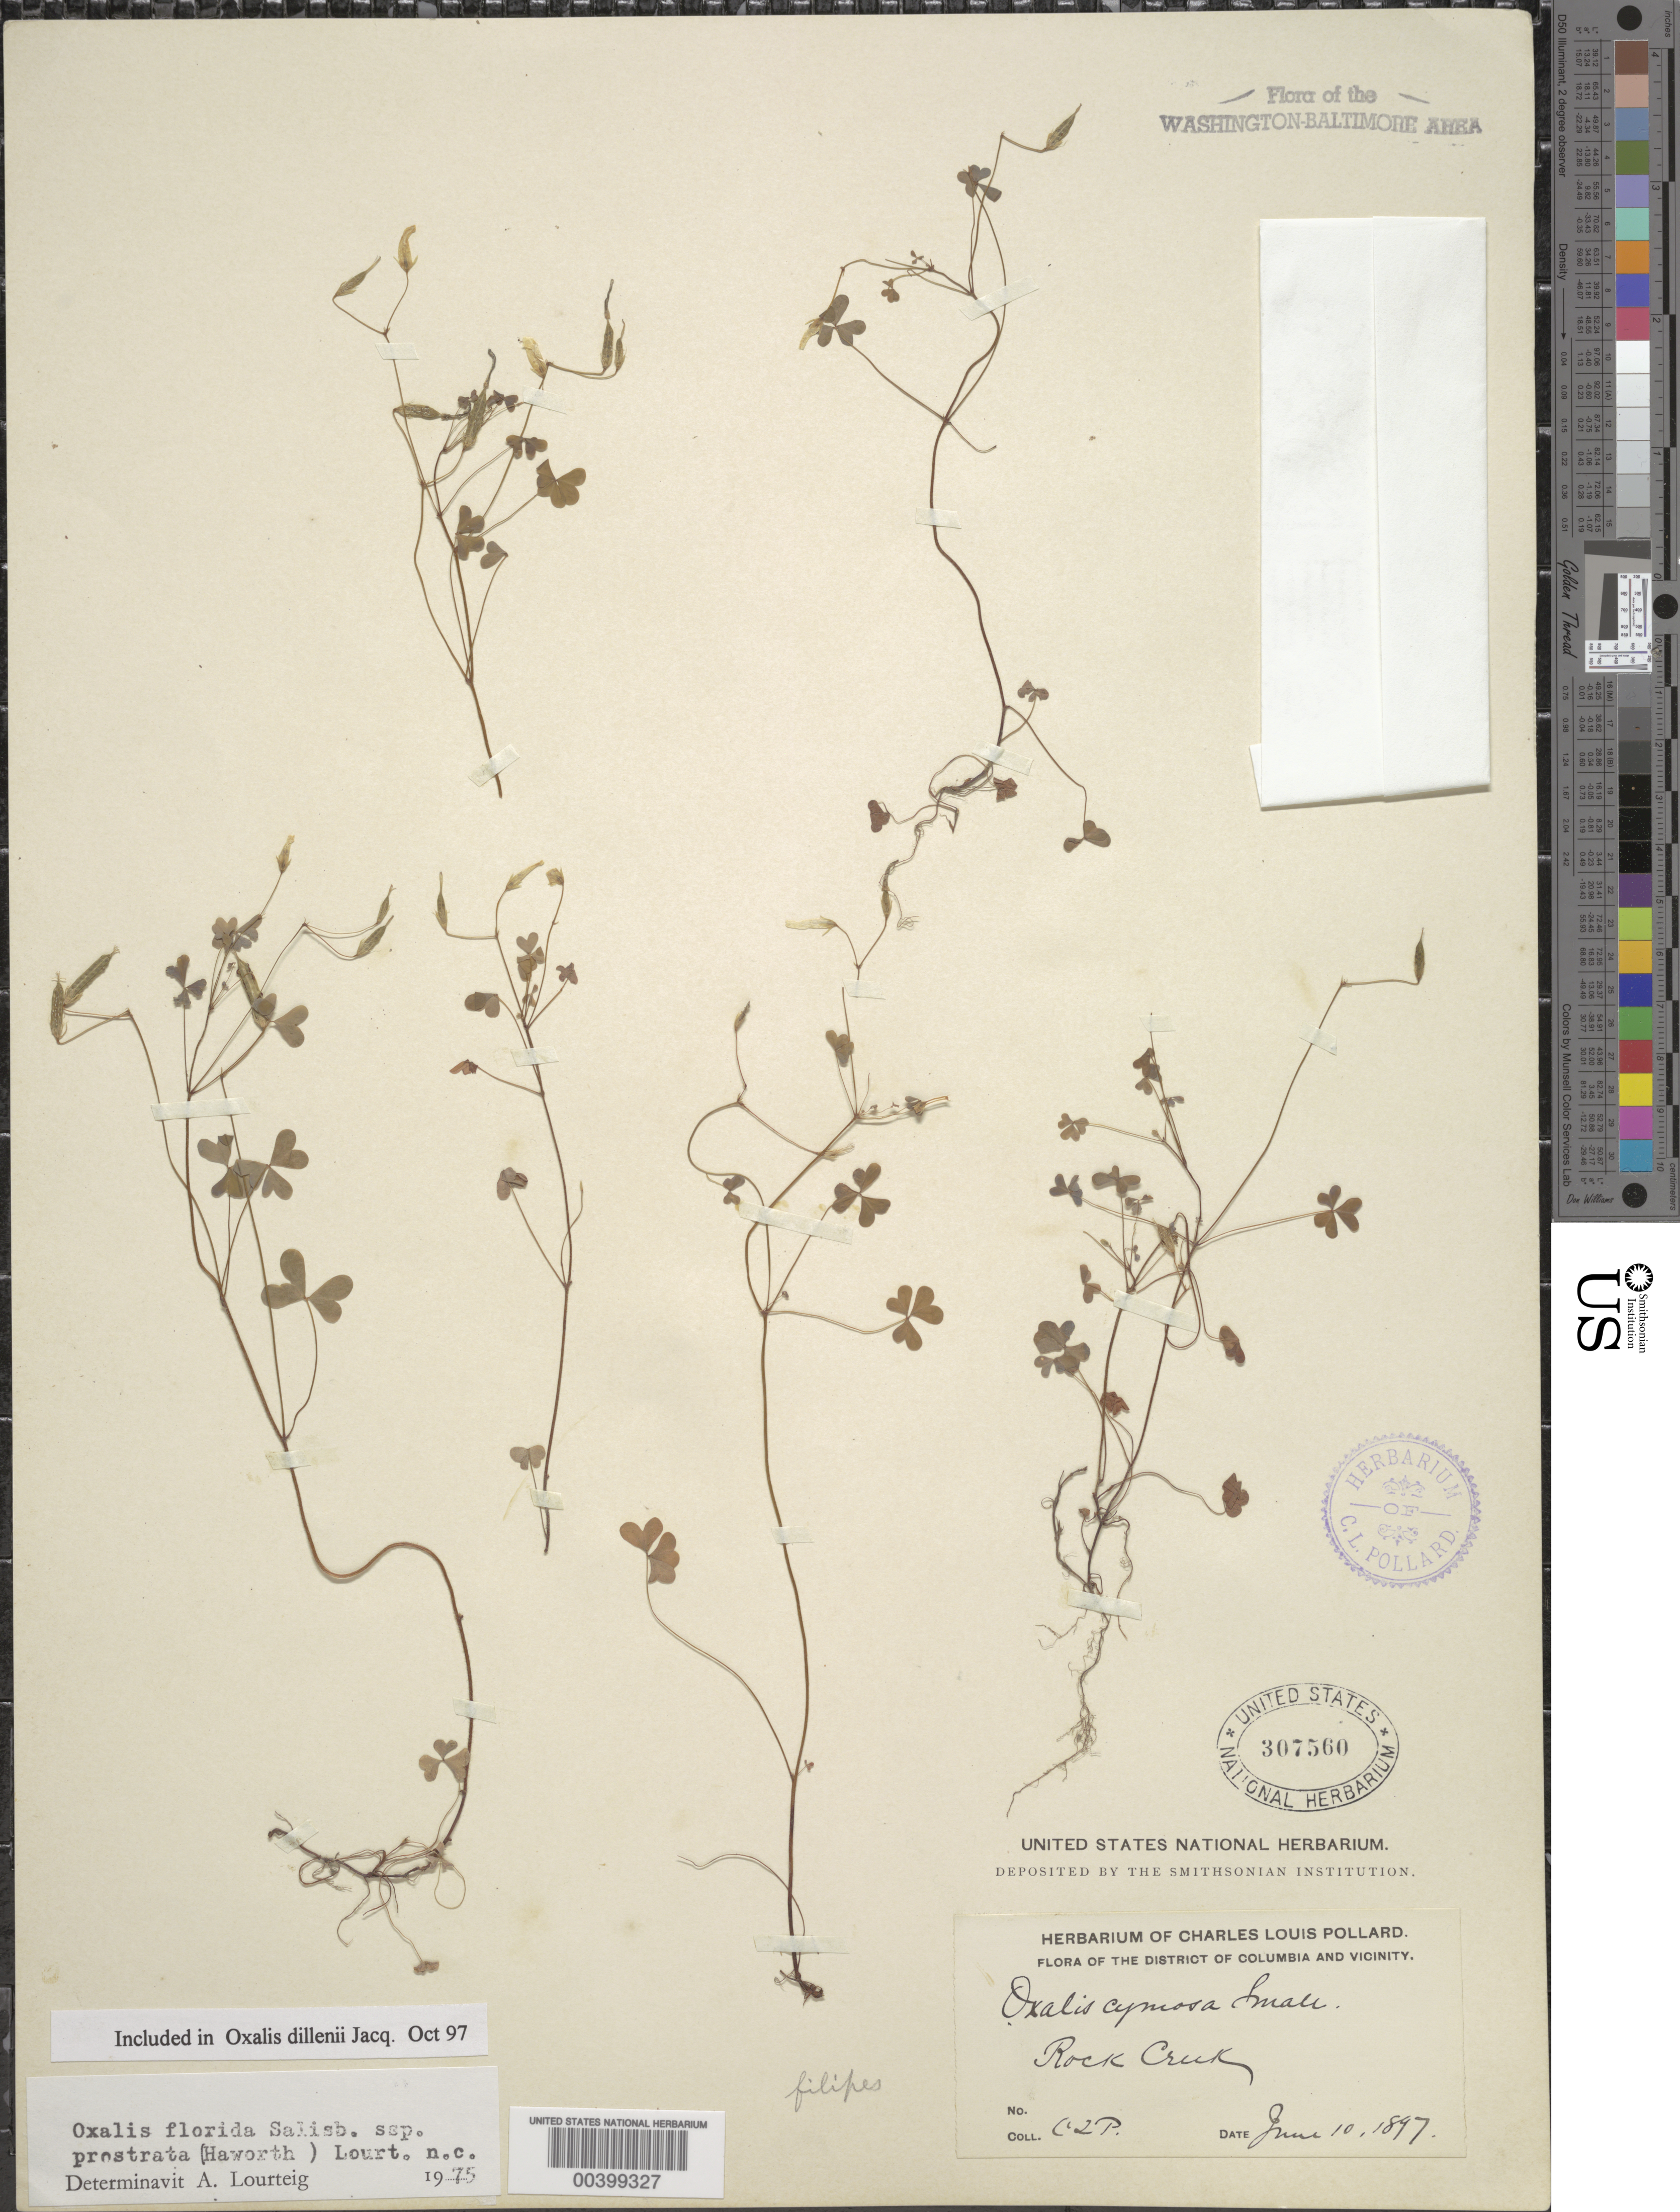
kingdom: Plantae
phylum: Tracheophyta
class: Magnoliopsida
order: Oxalidales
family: Oxalidaceae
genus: Oxalis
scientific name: Oxalis dillenii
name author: Jacq.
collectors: C. L. Pollard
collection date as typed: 10 Jun 1897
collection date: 1897-06-10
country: United States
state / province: District of Columbia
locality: Rock Creek Rock Creek Park and Vicinity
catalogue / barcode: US 307560